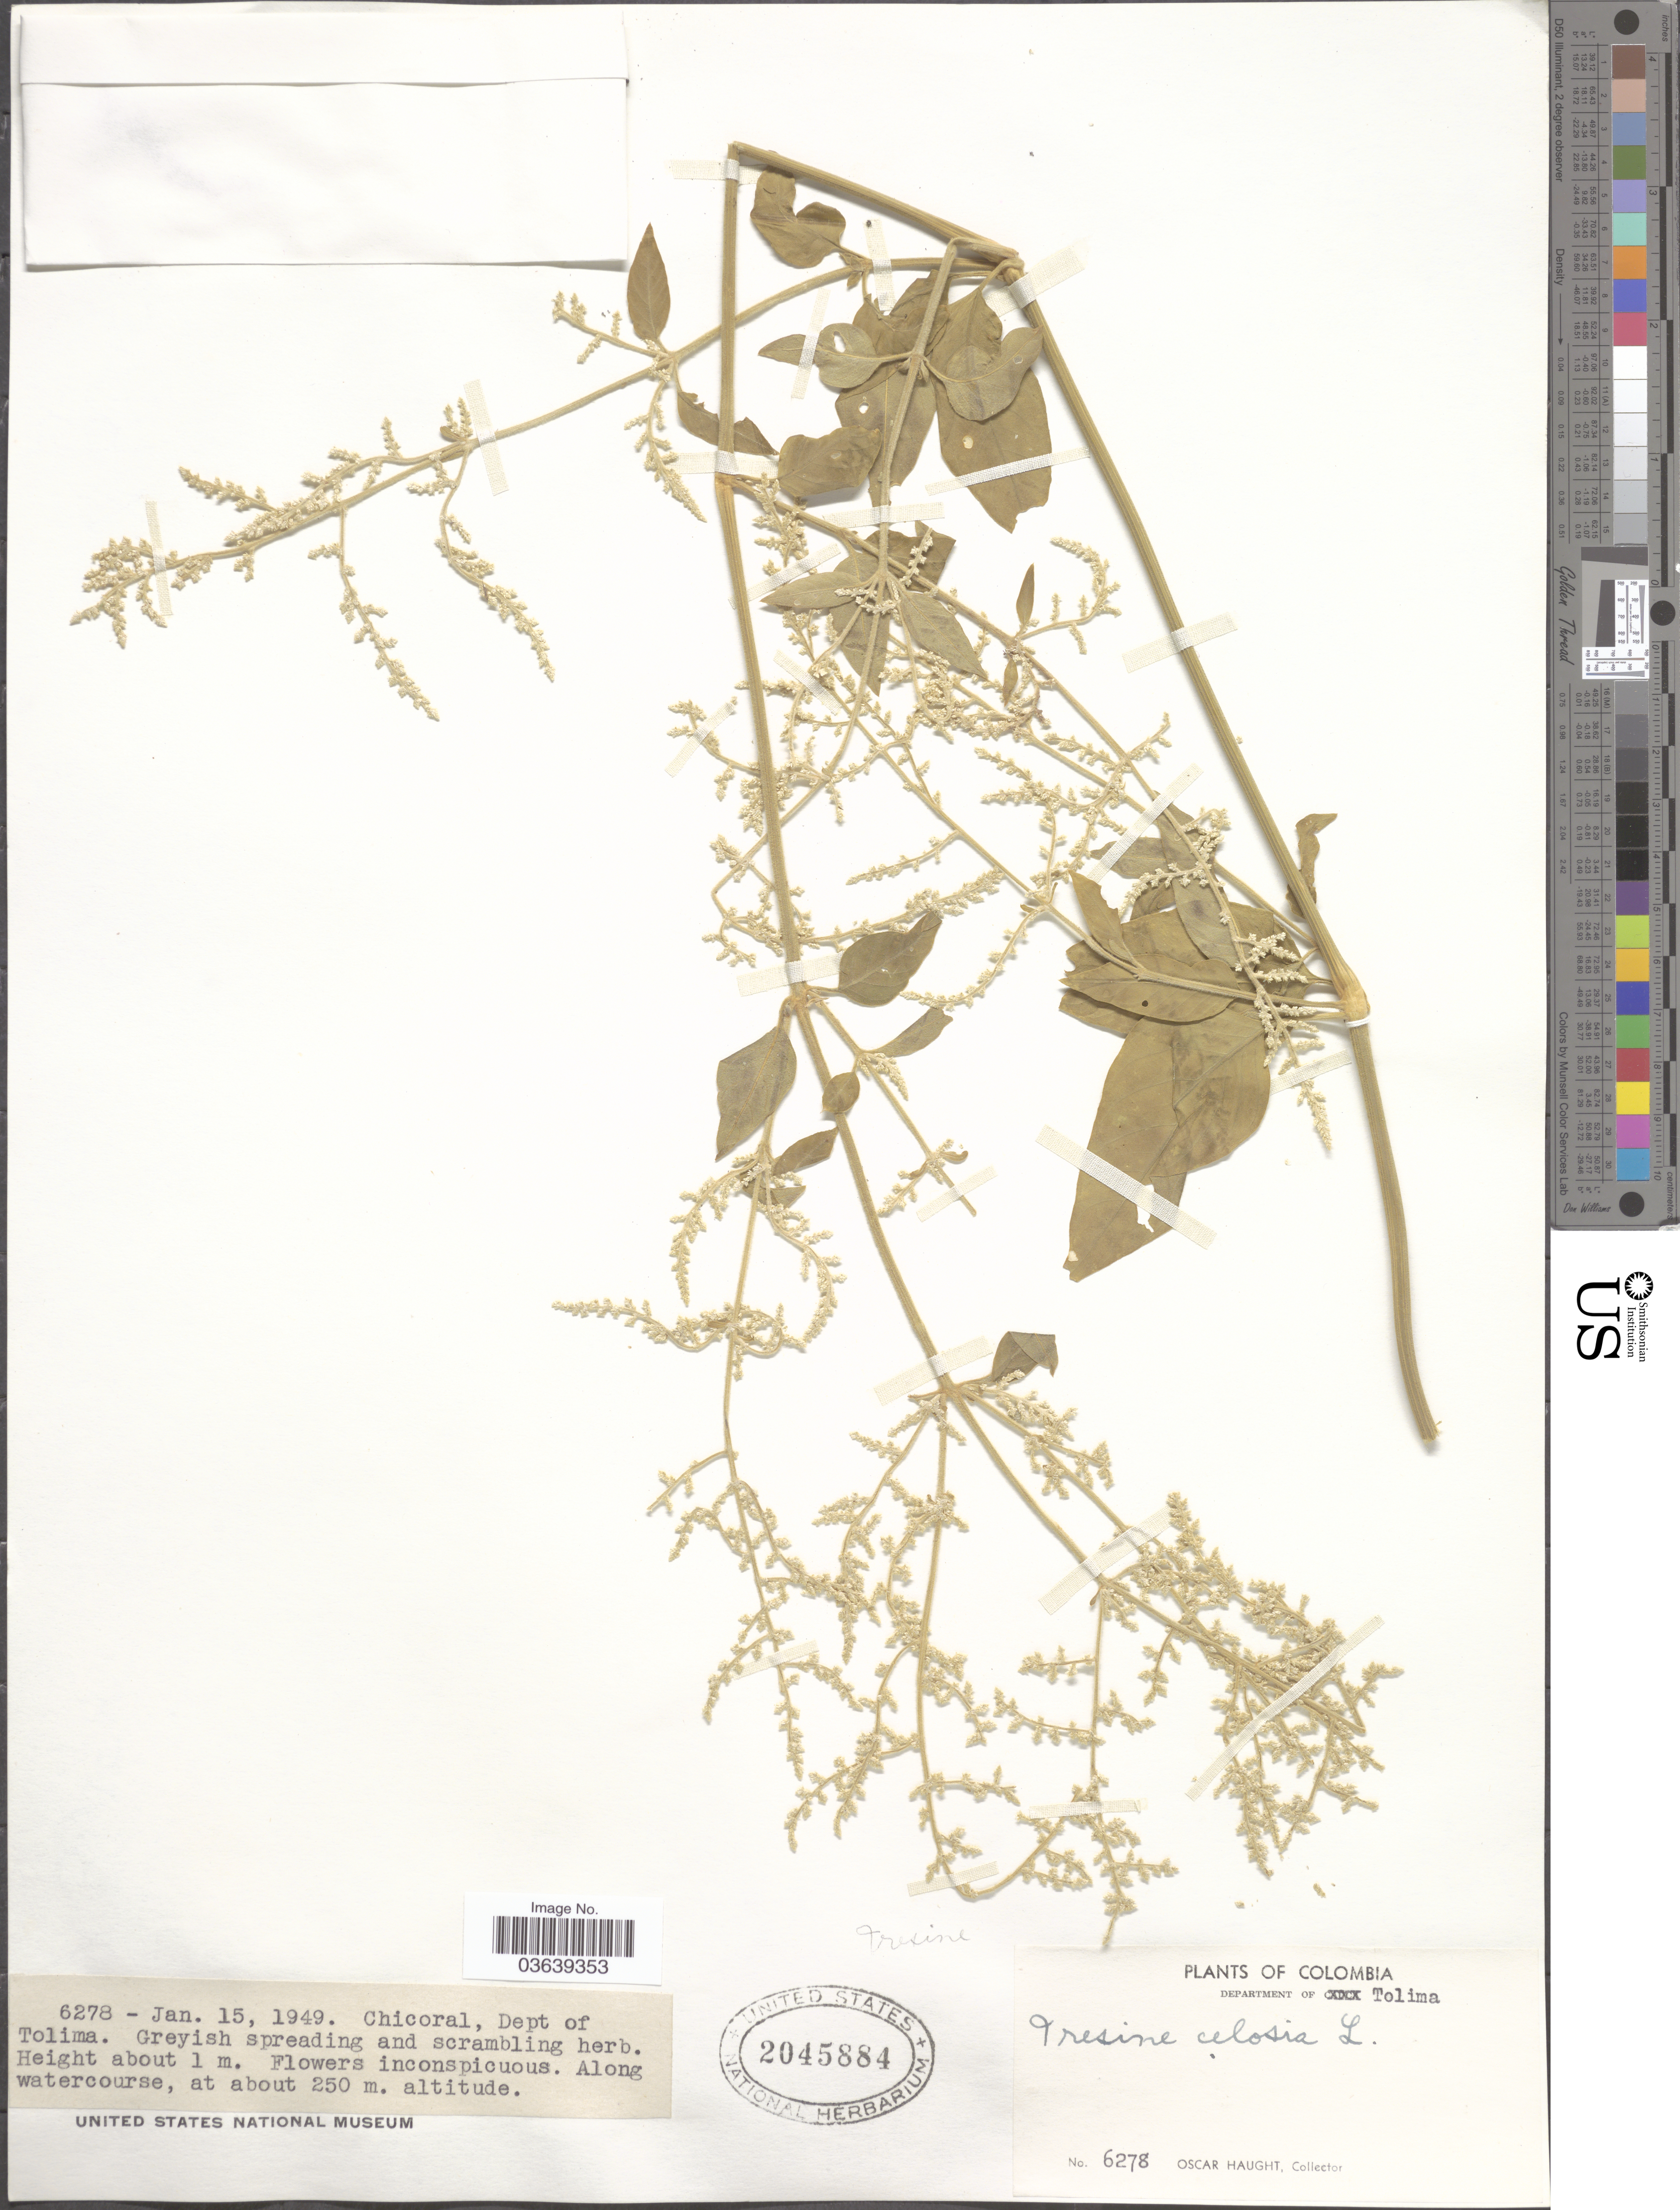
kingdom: Plantae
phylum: Tracheophyta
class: Magnoliopsida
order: Caryophyllales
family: Amaranthaceae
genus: Iresine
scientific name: Iresine celosia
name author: L.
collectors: O. L. Haught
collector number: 6278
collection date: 1949-01-15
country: Colombia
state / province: Tolima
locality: Chicoral, Department of Tolima.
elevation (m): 250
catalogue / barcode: US 2045884